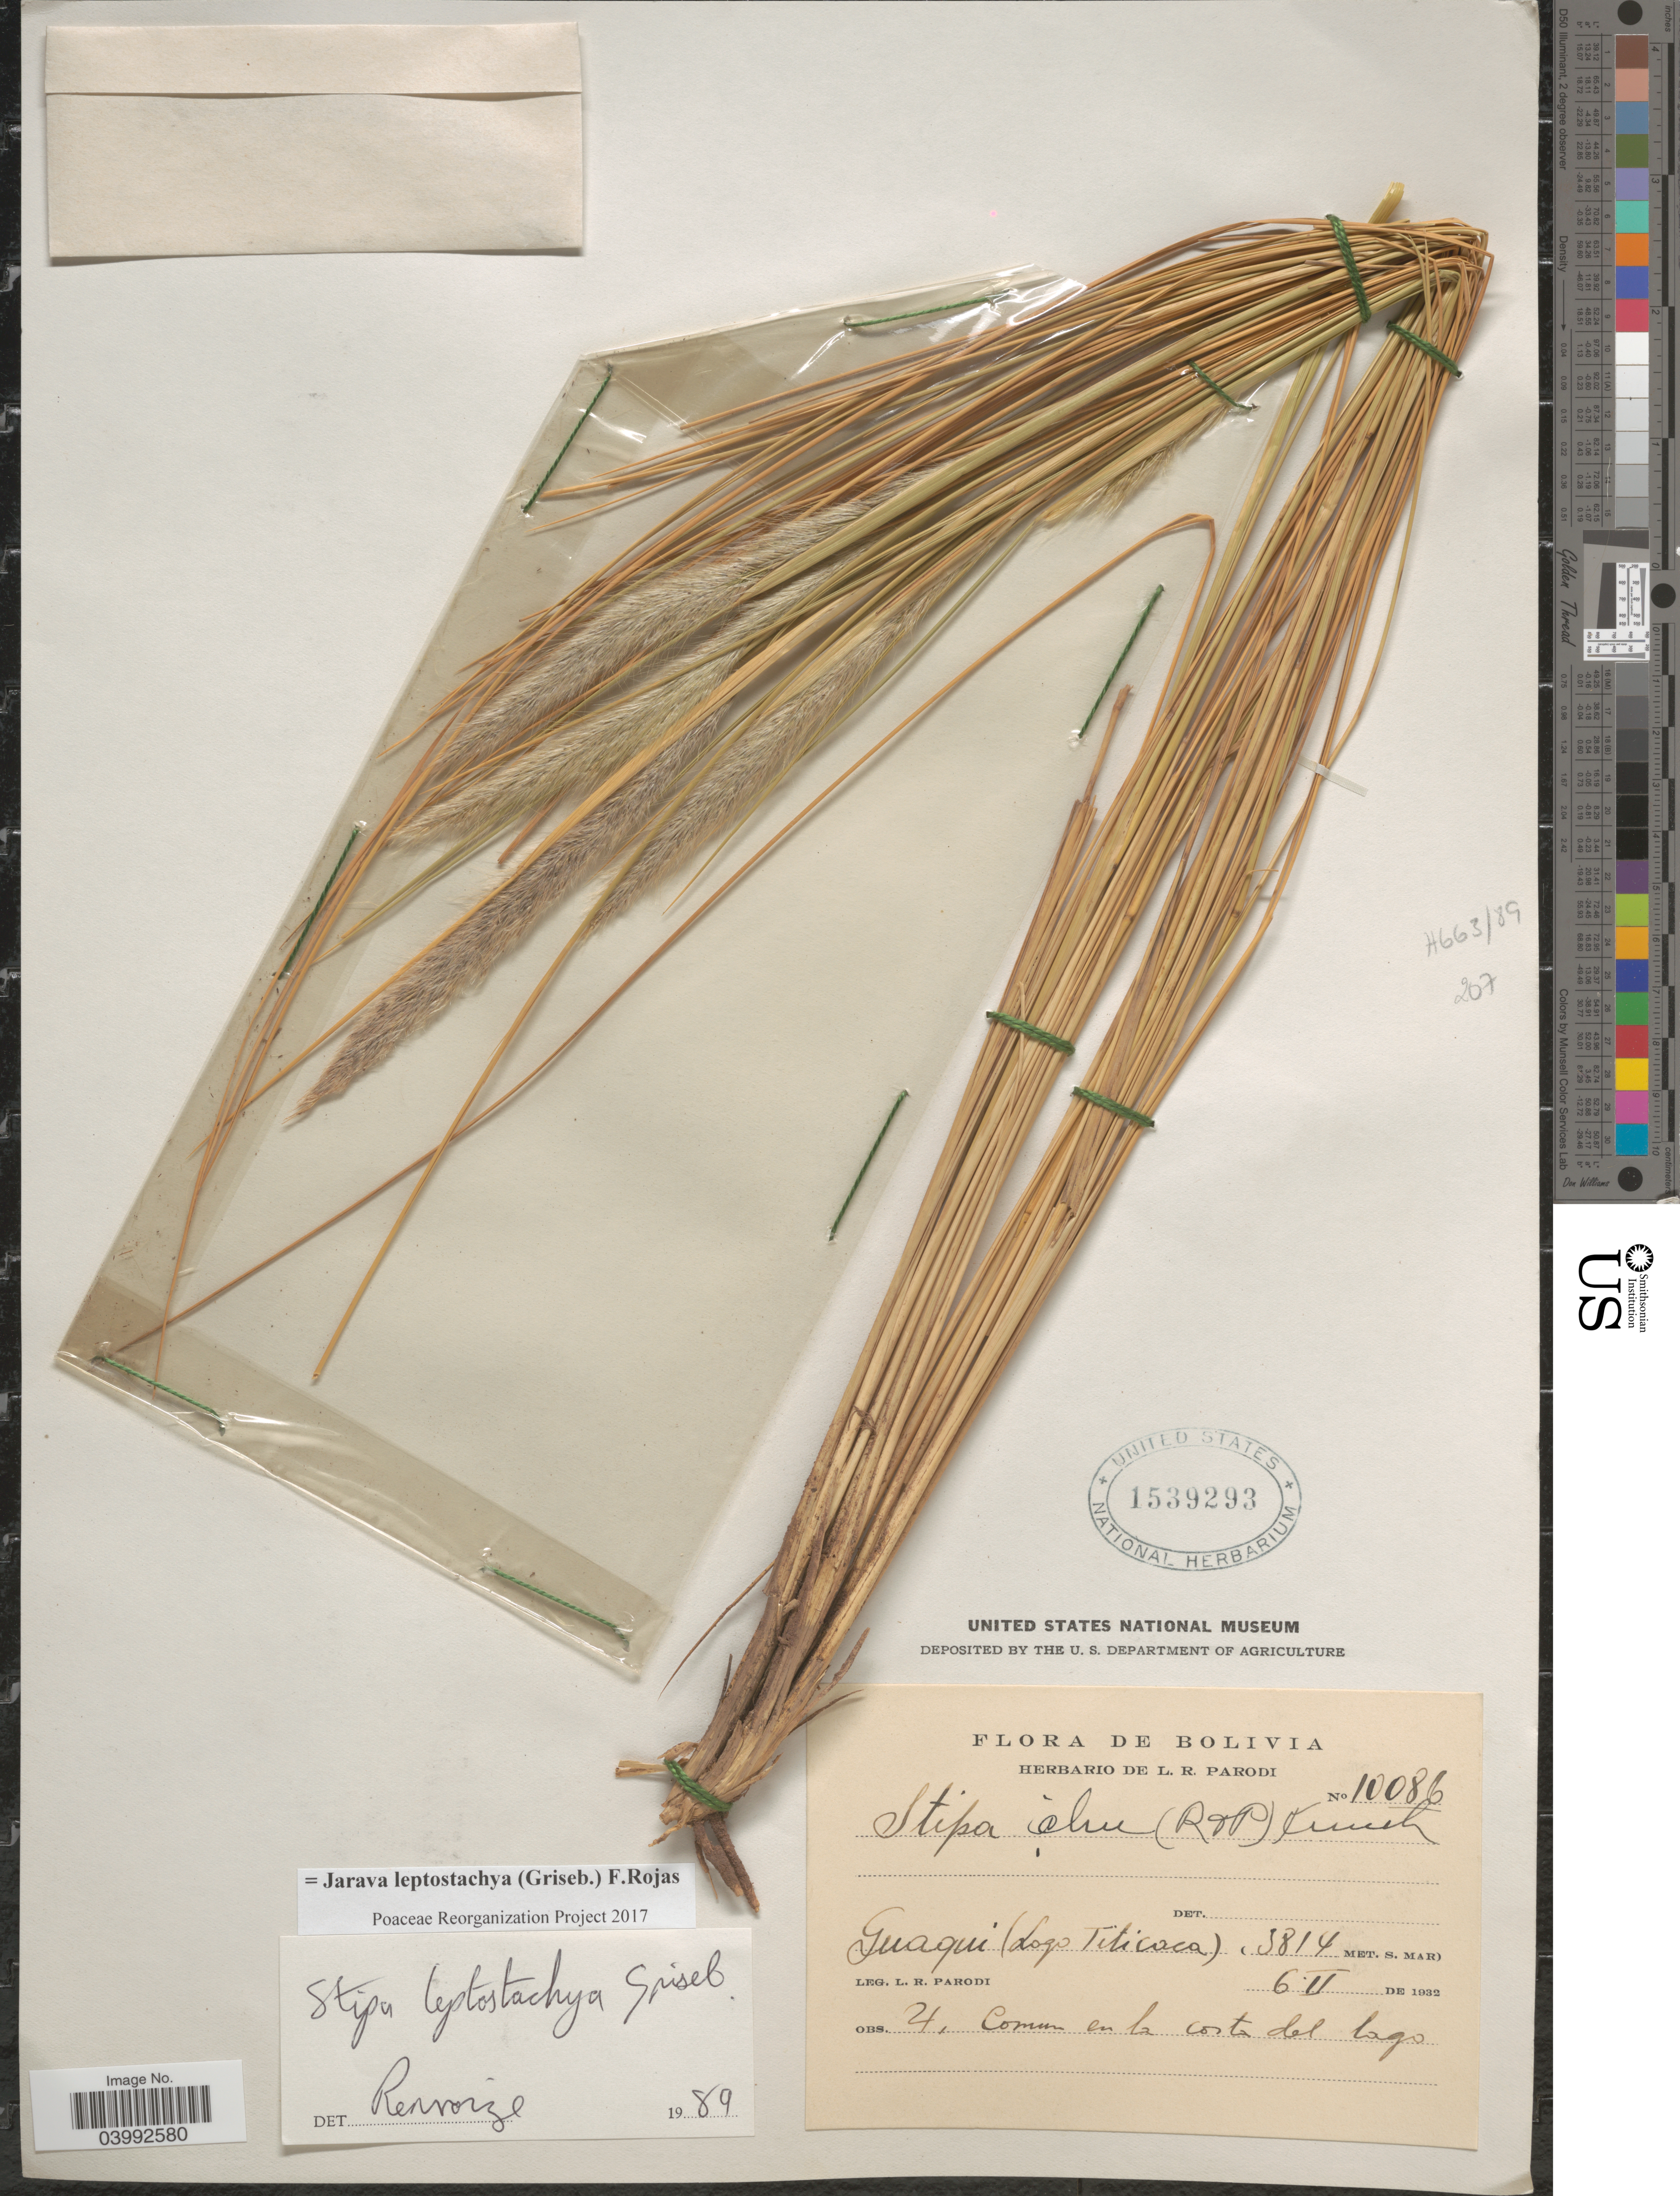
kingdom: Plantae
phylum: Tracheophyta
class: Liliopsida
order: Poales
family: Poaceae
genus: Jarava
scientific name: Jarava leptostachya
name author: (Griseb.) F. Rojas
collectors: L. R. Parodi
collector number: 10086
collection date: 1932-02-06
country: Bolivia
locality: Guaqui (Lago Titicaca).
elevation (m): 3814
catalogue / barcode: US 1539293